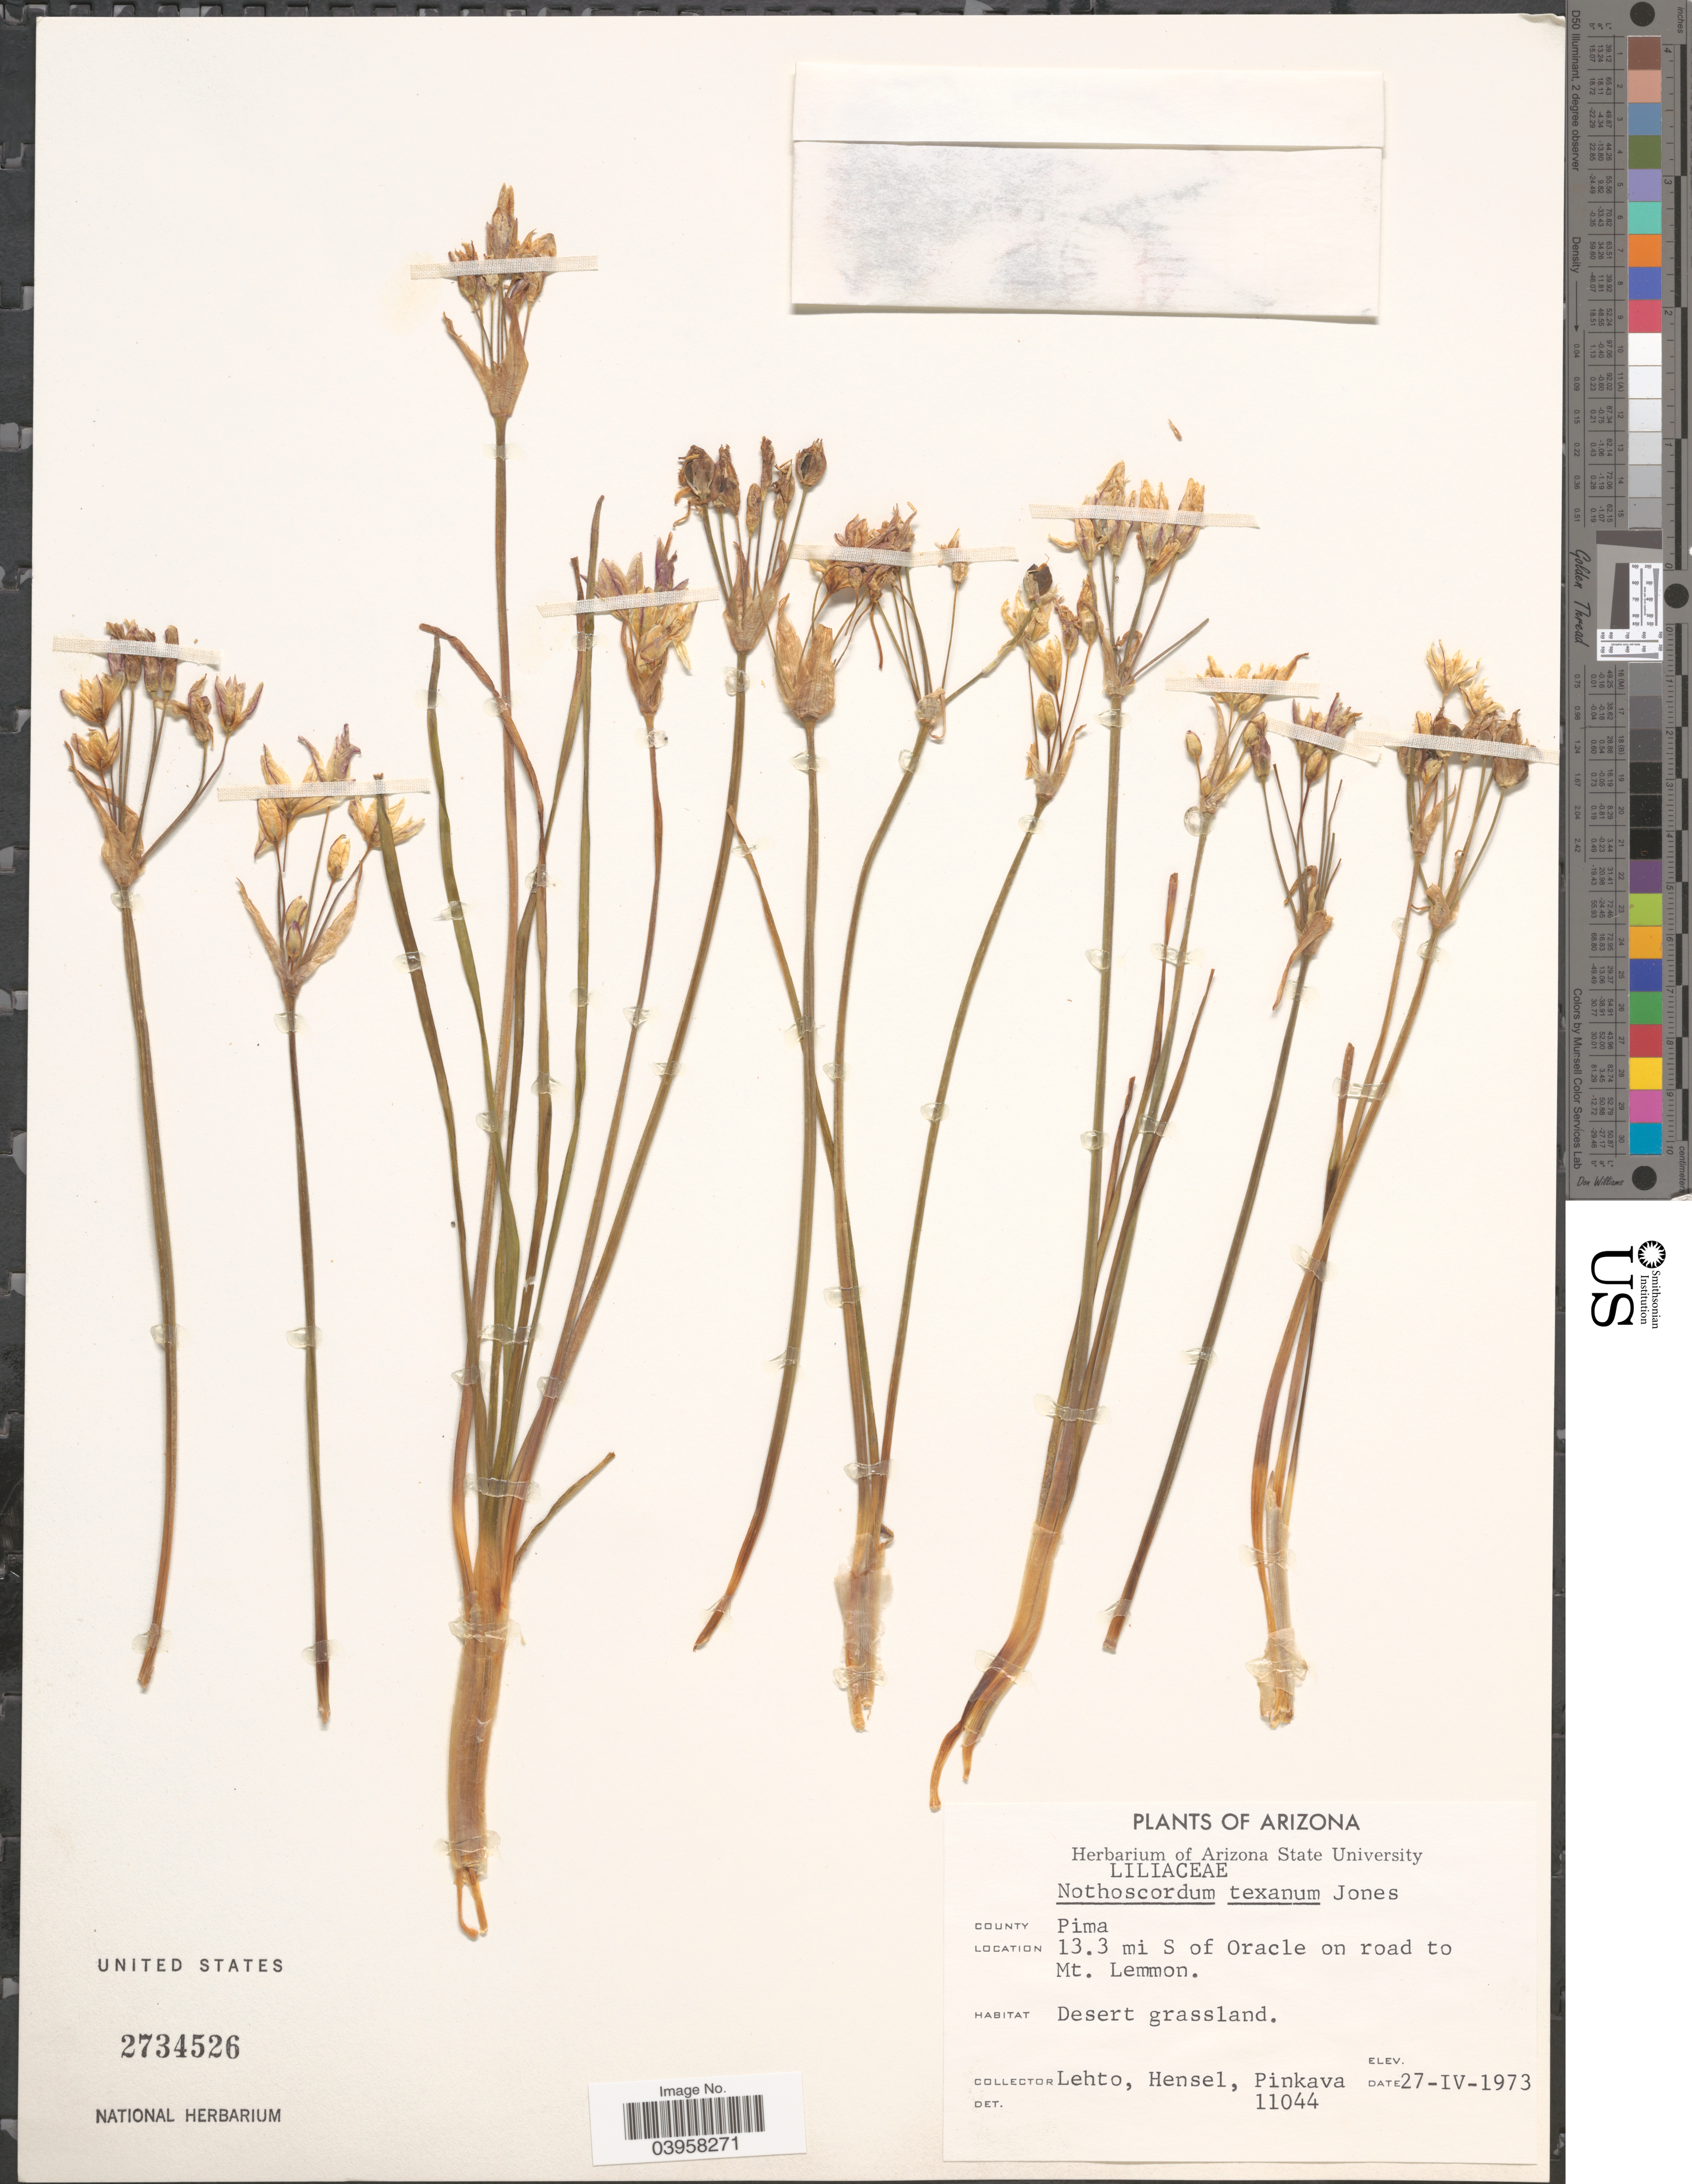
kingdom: Plantae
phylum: Tracheophyta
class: Liliopsida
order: Asparagales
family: Amaryllidaceae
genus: Nothoscordum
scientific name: Nothoscordum bivalve var. bivalve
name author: (L.) Britton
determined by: Strong, Mark T., (BOT), Smithsonian Institution - National Museum of Natural History (UNITED STATES)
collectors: -. Lehto, -. Hensel & -. Pinkava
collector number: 11044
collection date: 1973-04-27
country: United States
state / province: Arizona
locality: County Pima. 13.3 mi S of Oracle on road to Mt. Lemmon. Desert grassland.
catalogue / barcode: US 2734526